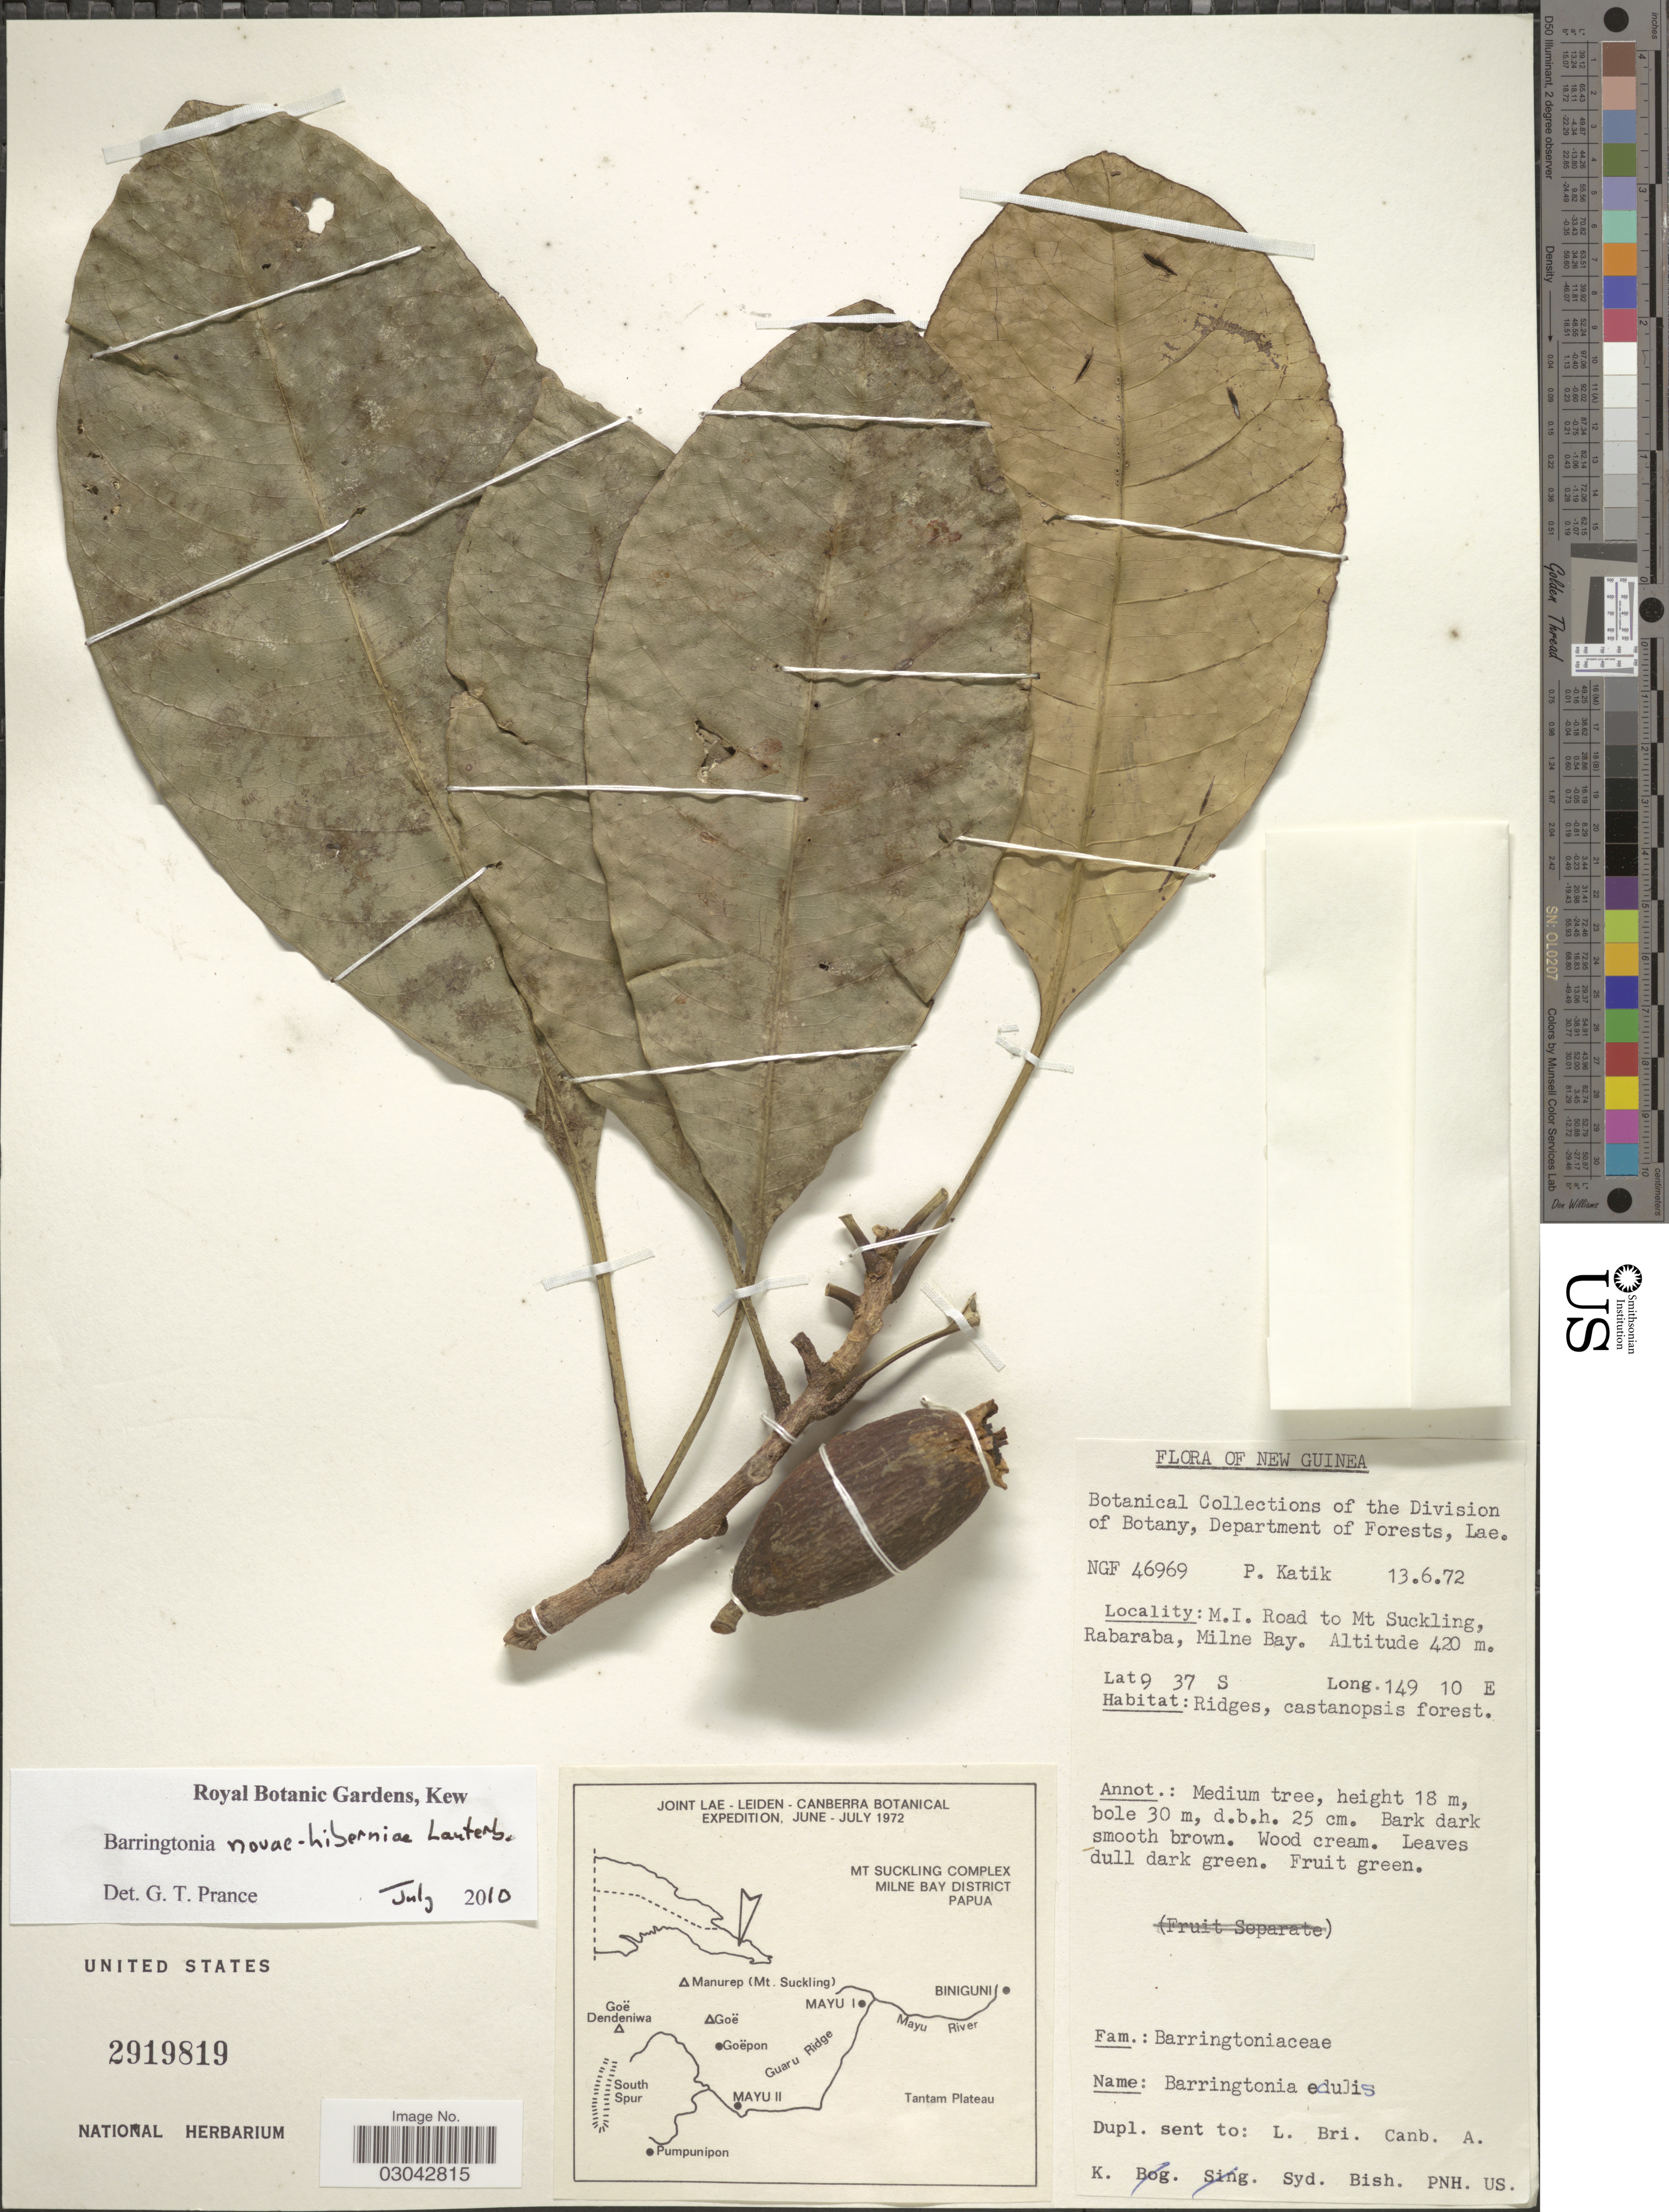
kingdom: Plantae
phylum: Tracheophyta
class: Magnoliopsida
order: Ericales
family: Lecythidaceae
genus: Barringtonia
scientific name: Barringtonia novae-hiberniae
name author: Lauterb.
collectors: P. Katik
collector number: NGF46969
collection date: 1972-06-13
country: Papua New Guinea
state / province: Milne Bay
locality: New Guinea. M.I. Road to Mt Suckling, Rabaraba.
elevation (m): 420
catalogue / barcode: US 2919819